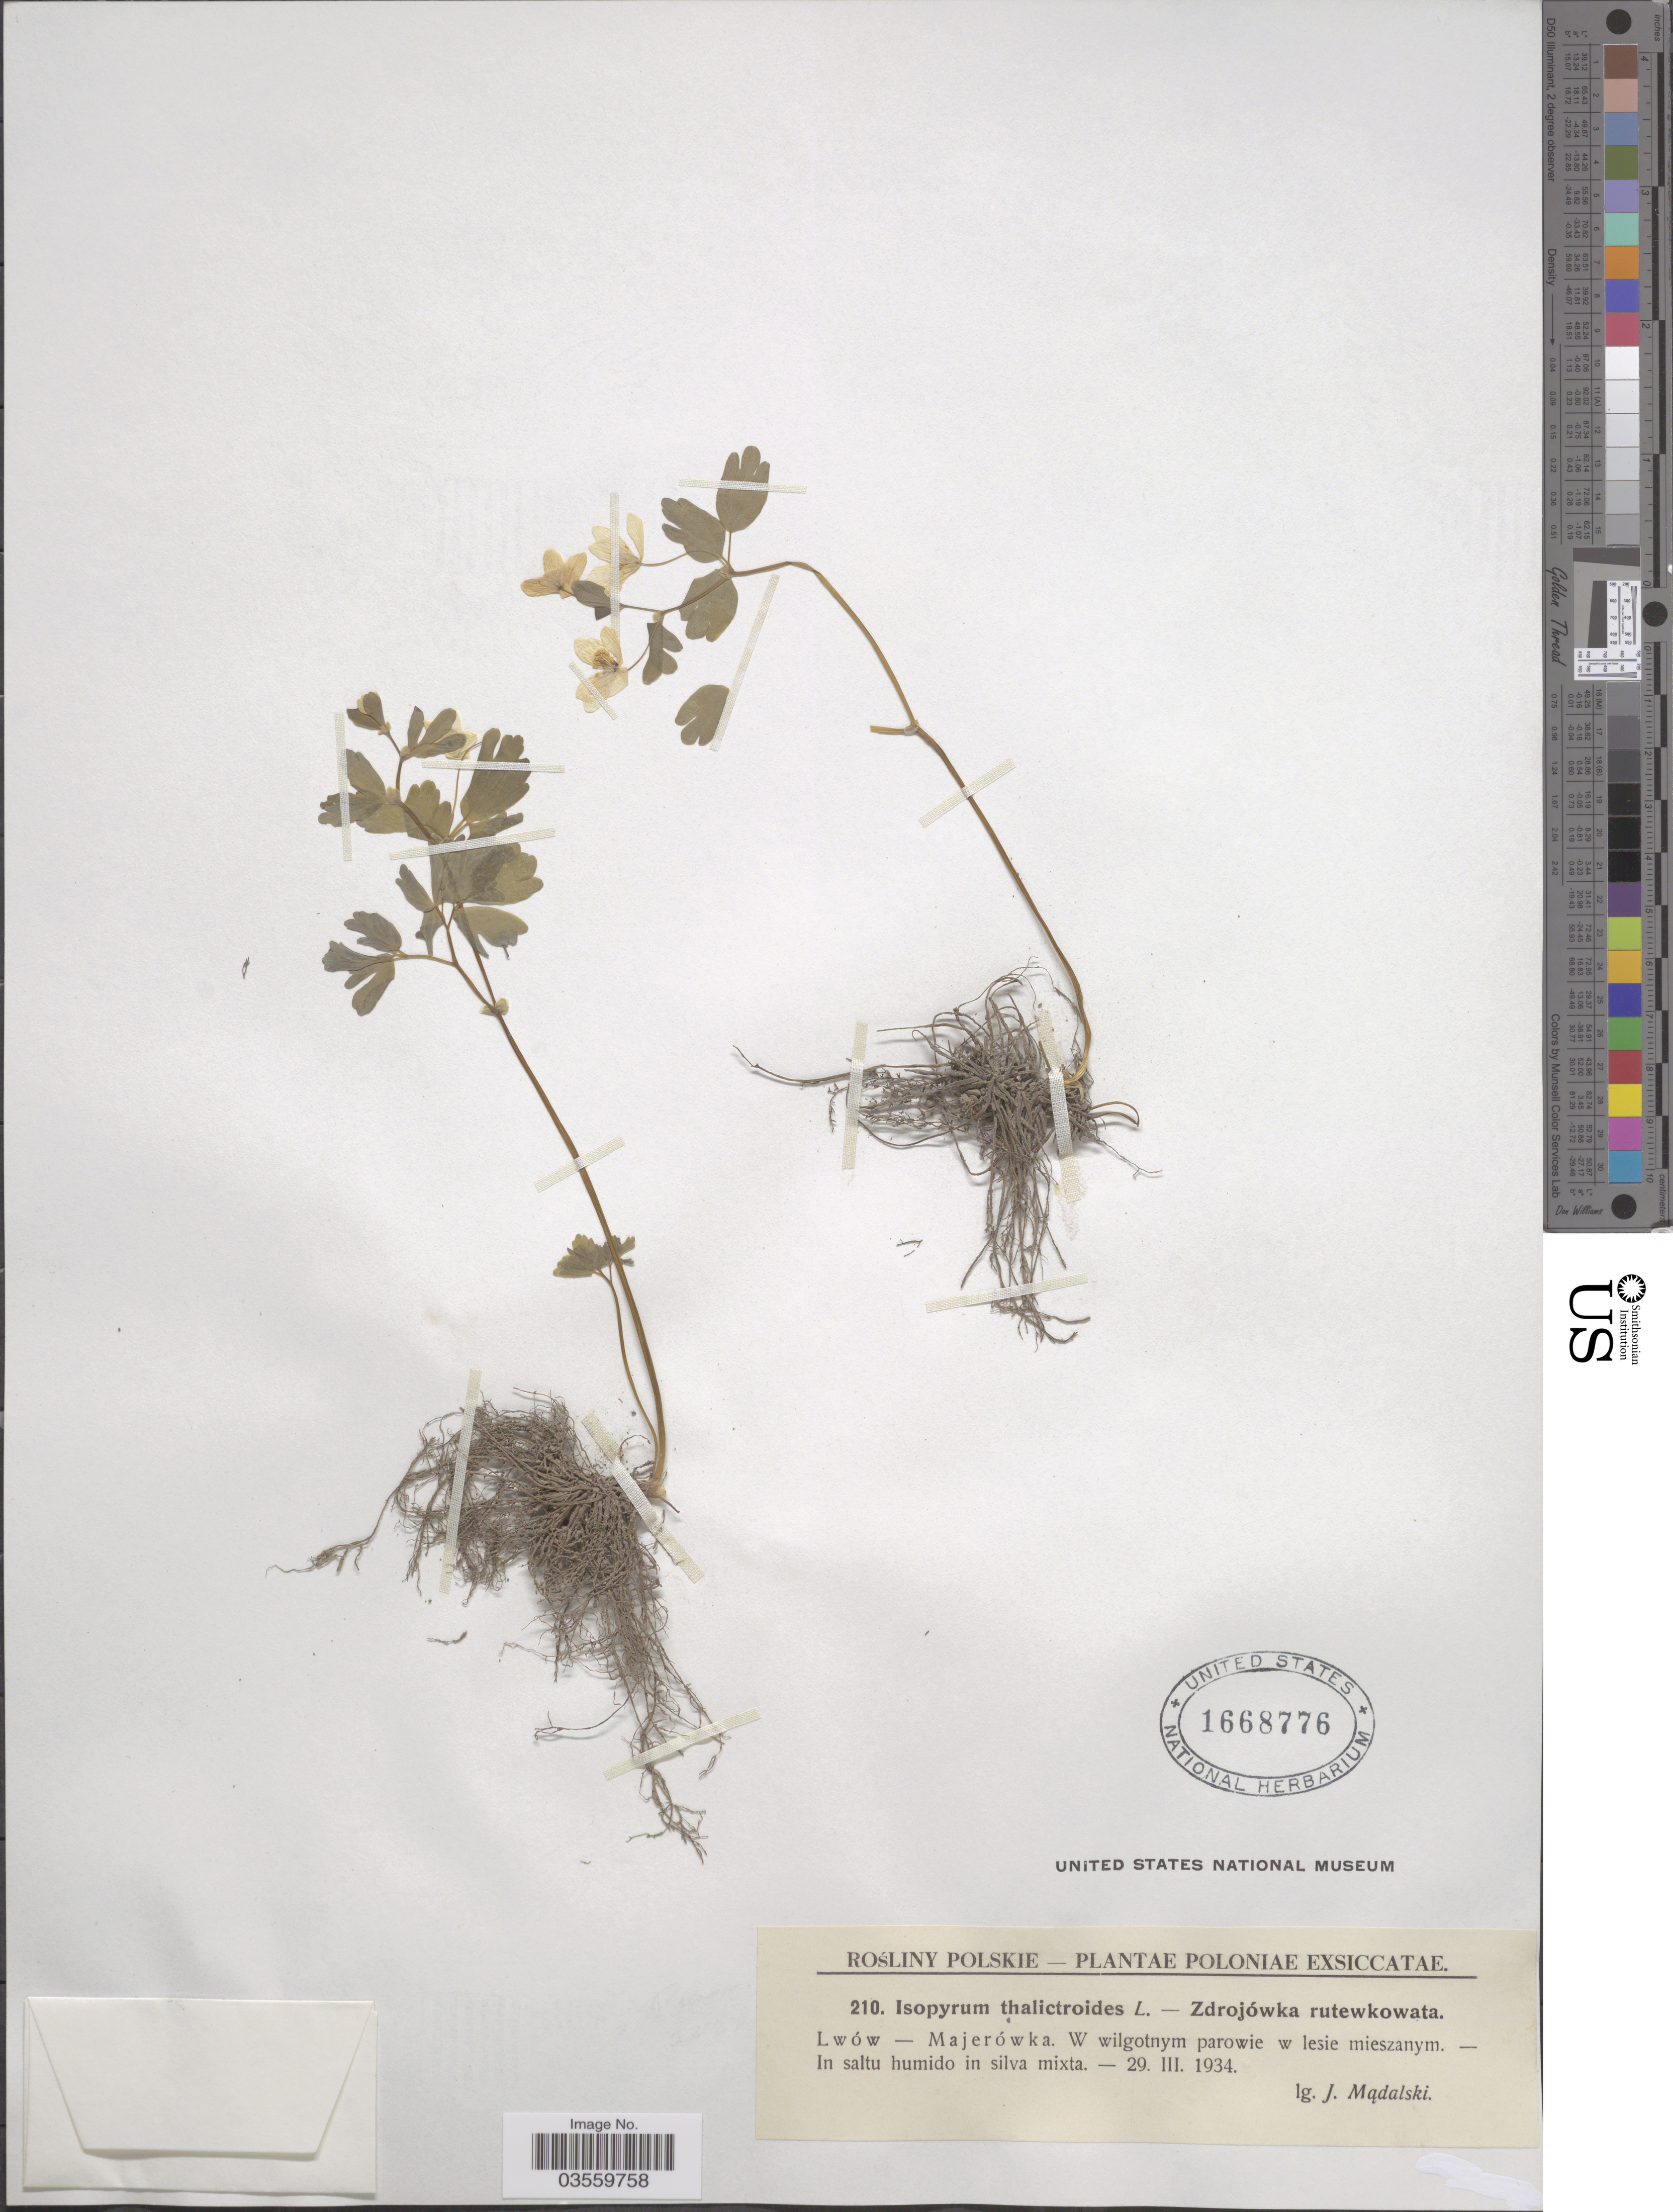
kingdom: Plantae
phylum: Tracheophyta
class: Magnoliopsida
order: Ranunculales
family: Ranunculaceae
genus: Isopyrum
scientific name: Isopyrum thalictroides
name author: L.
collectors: J. Mqdalski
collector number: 210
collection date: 1934-03-29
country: Poland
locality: Lwów - Majerówka. W wilgotnym parowie w lesie mieszanym.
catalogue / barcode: US 1668776